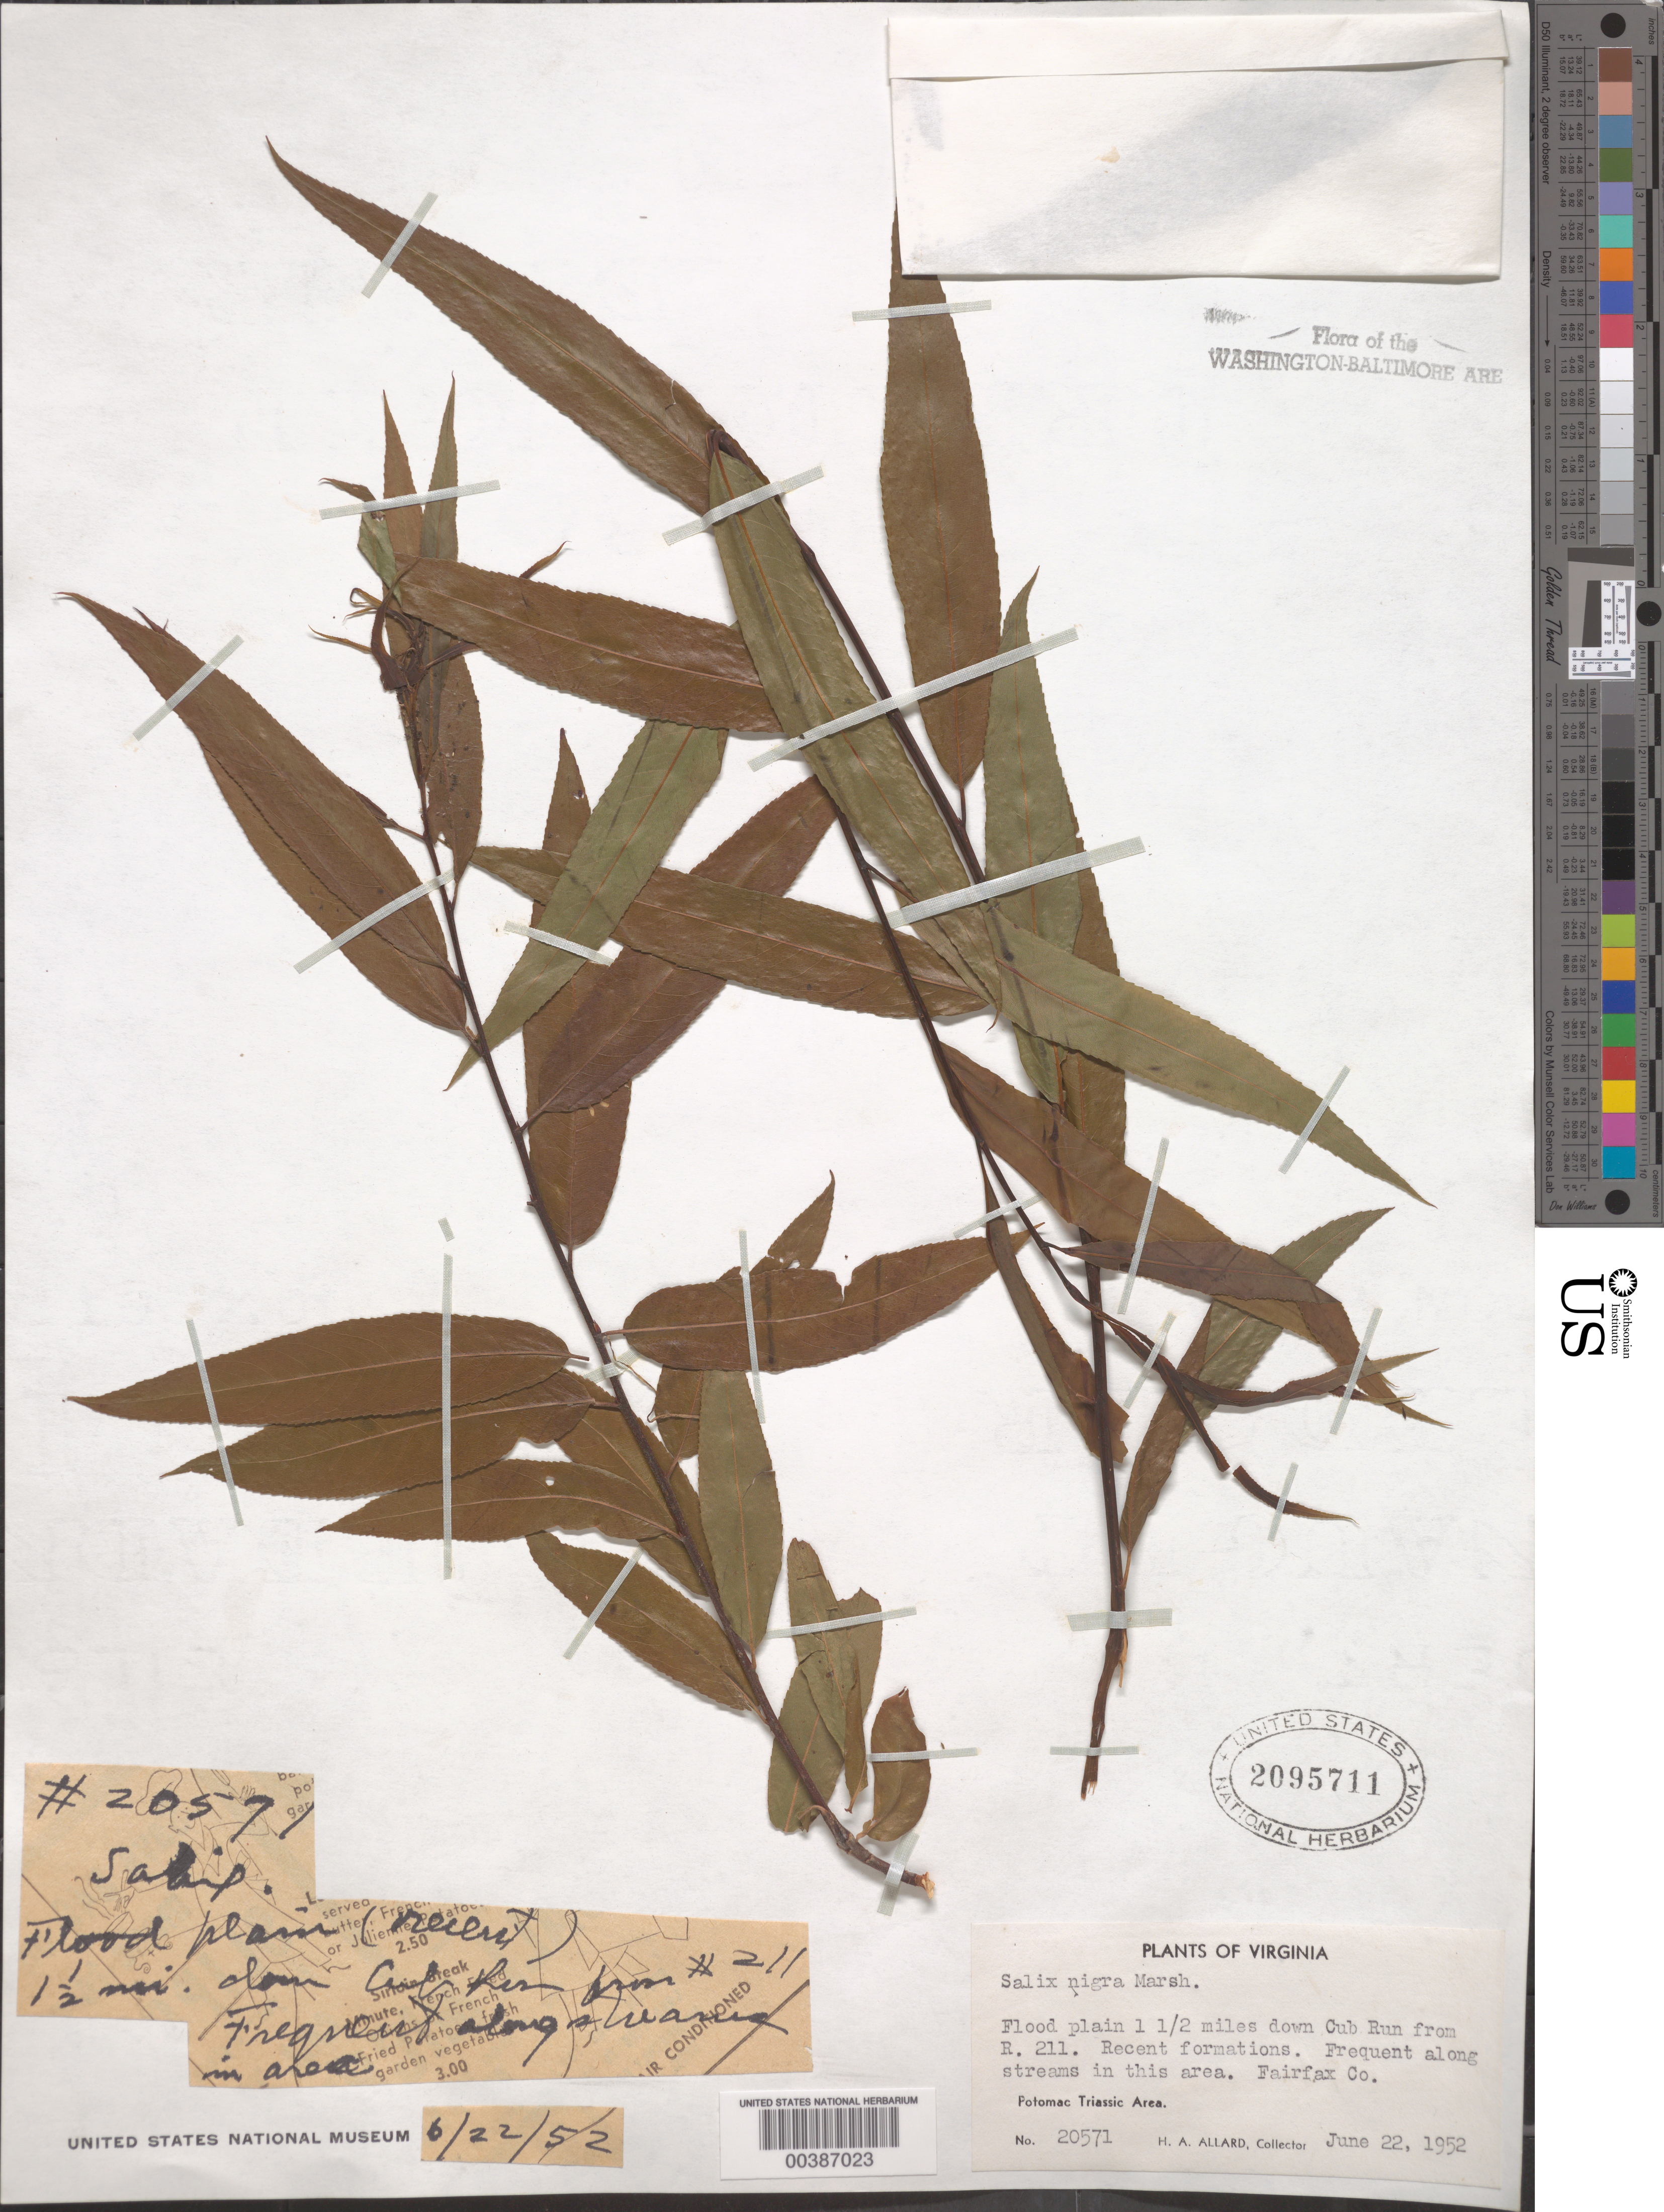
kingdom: Plantae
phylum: Tracheophyta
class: Magnoliopsida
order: Malpighiales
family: Salicaceae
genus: Salix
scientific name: Salix nigra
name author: Marshall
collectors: H. A. Allard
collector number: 20571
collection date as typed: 22 Jun 1952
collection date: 1952-06-22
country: United States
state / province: Virginia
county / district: Fairfax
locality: Downstream from Route 211 on Cub Run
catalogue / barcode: US 2095711